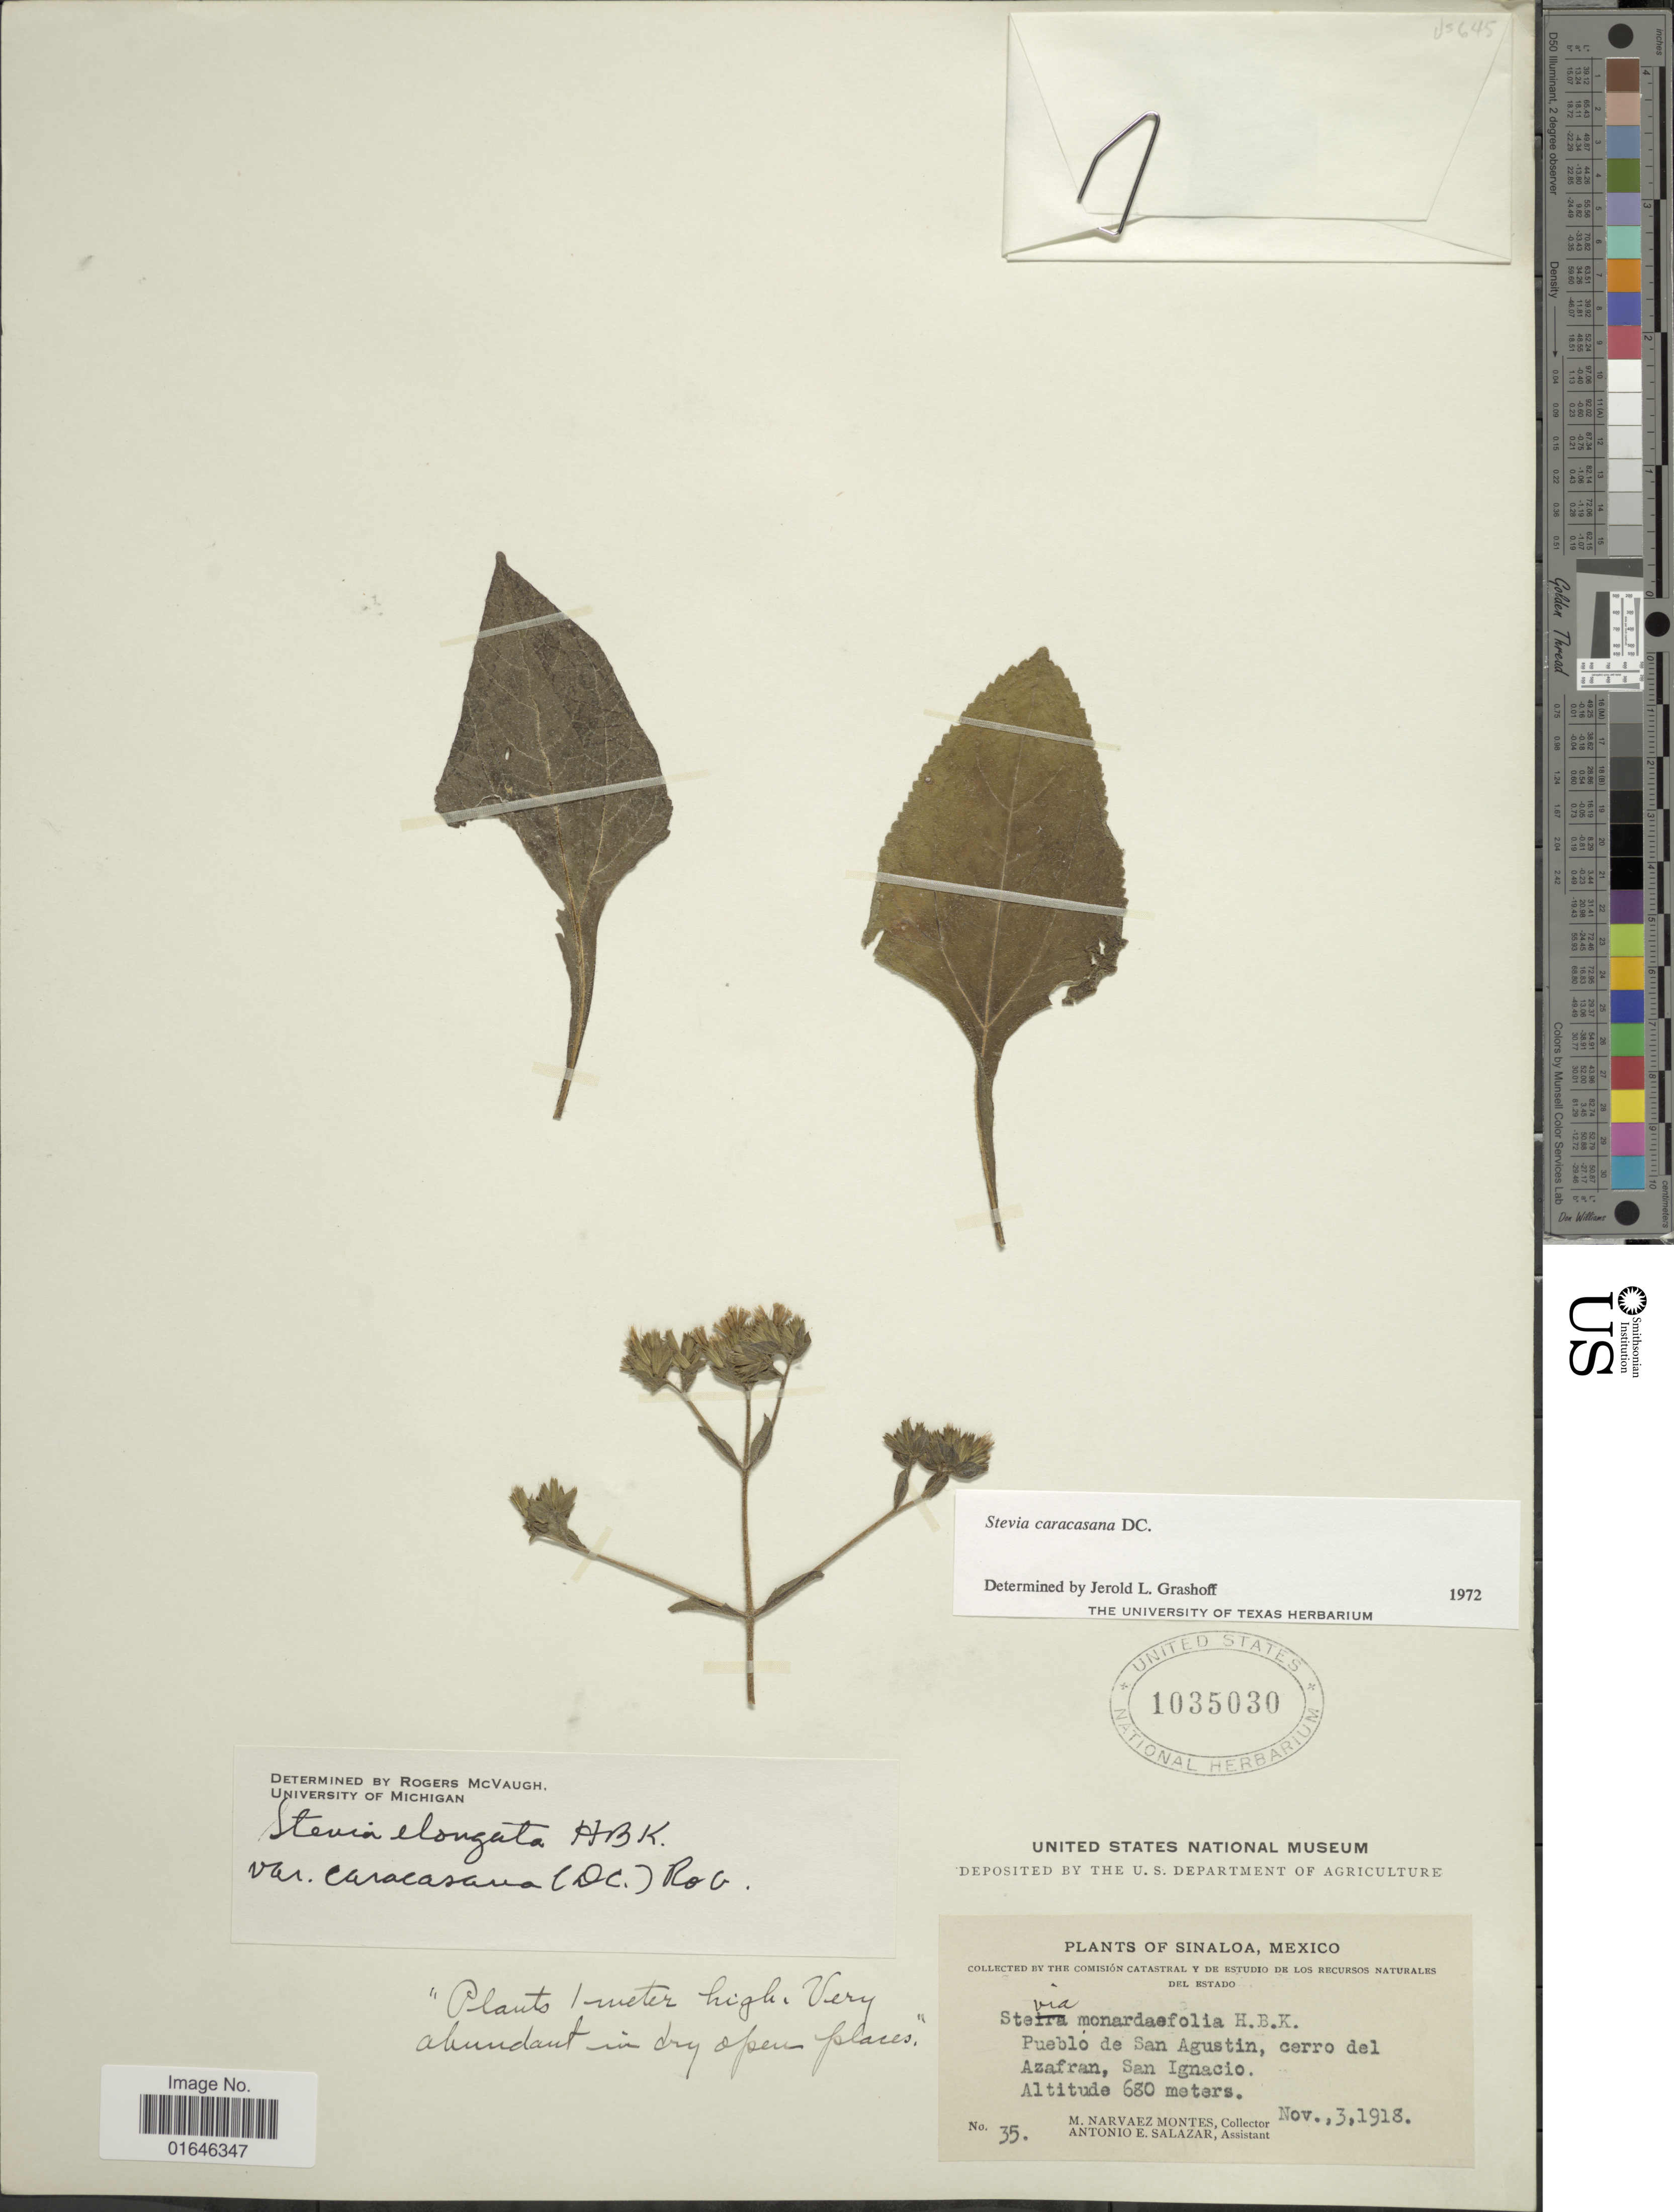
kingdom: Plantae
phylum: Tracheophyta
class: Magnoliopsida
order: Asterales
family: Asteraceae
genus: Stevia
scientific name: Stevia caracasana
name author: DC.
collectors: M. Narvaez M. & A. E. Salazar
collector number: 35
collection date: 1918-11-03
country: Mexico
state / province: Sinaloa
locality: Puebla de San Agustin, cerro del Azafran, San Ignacio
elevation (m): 680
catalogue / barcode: US 1035030